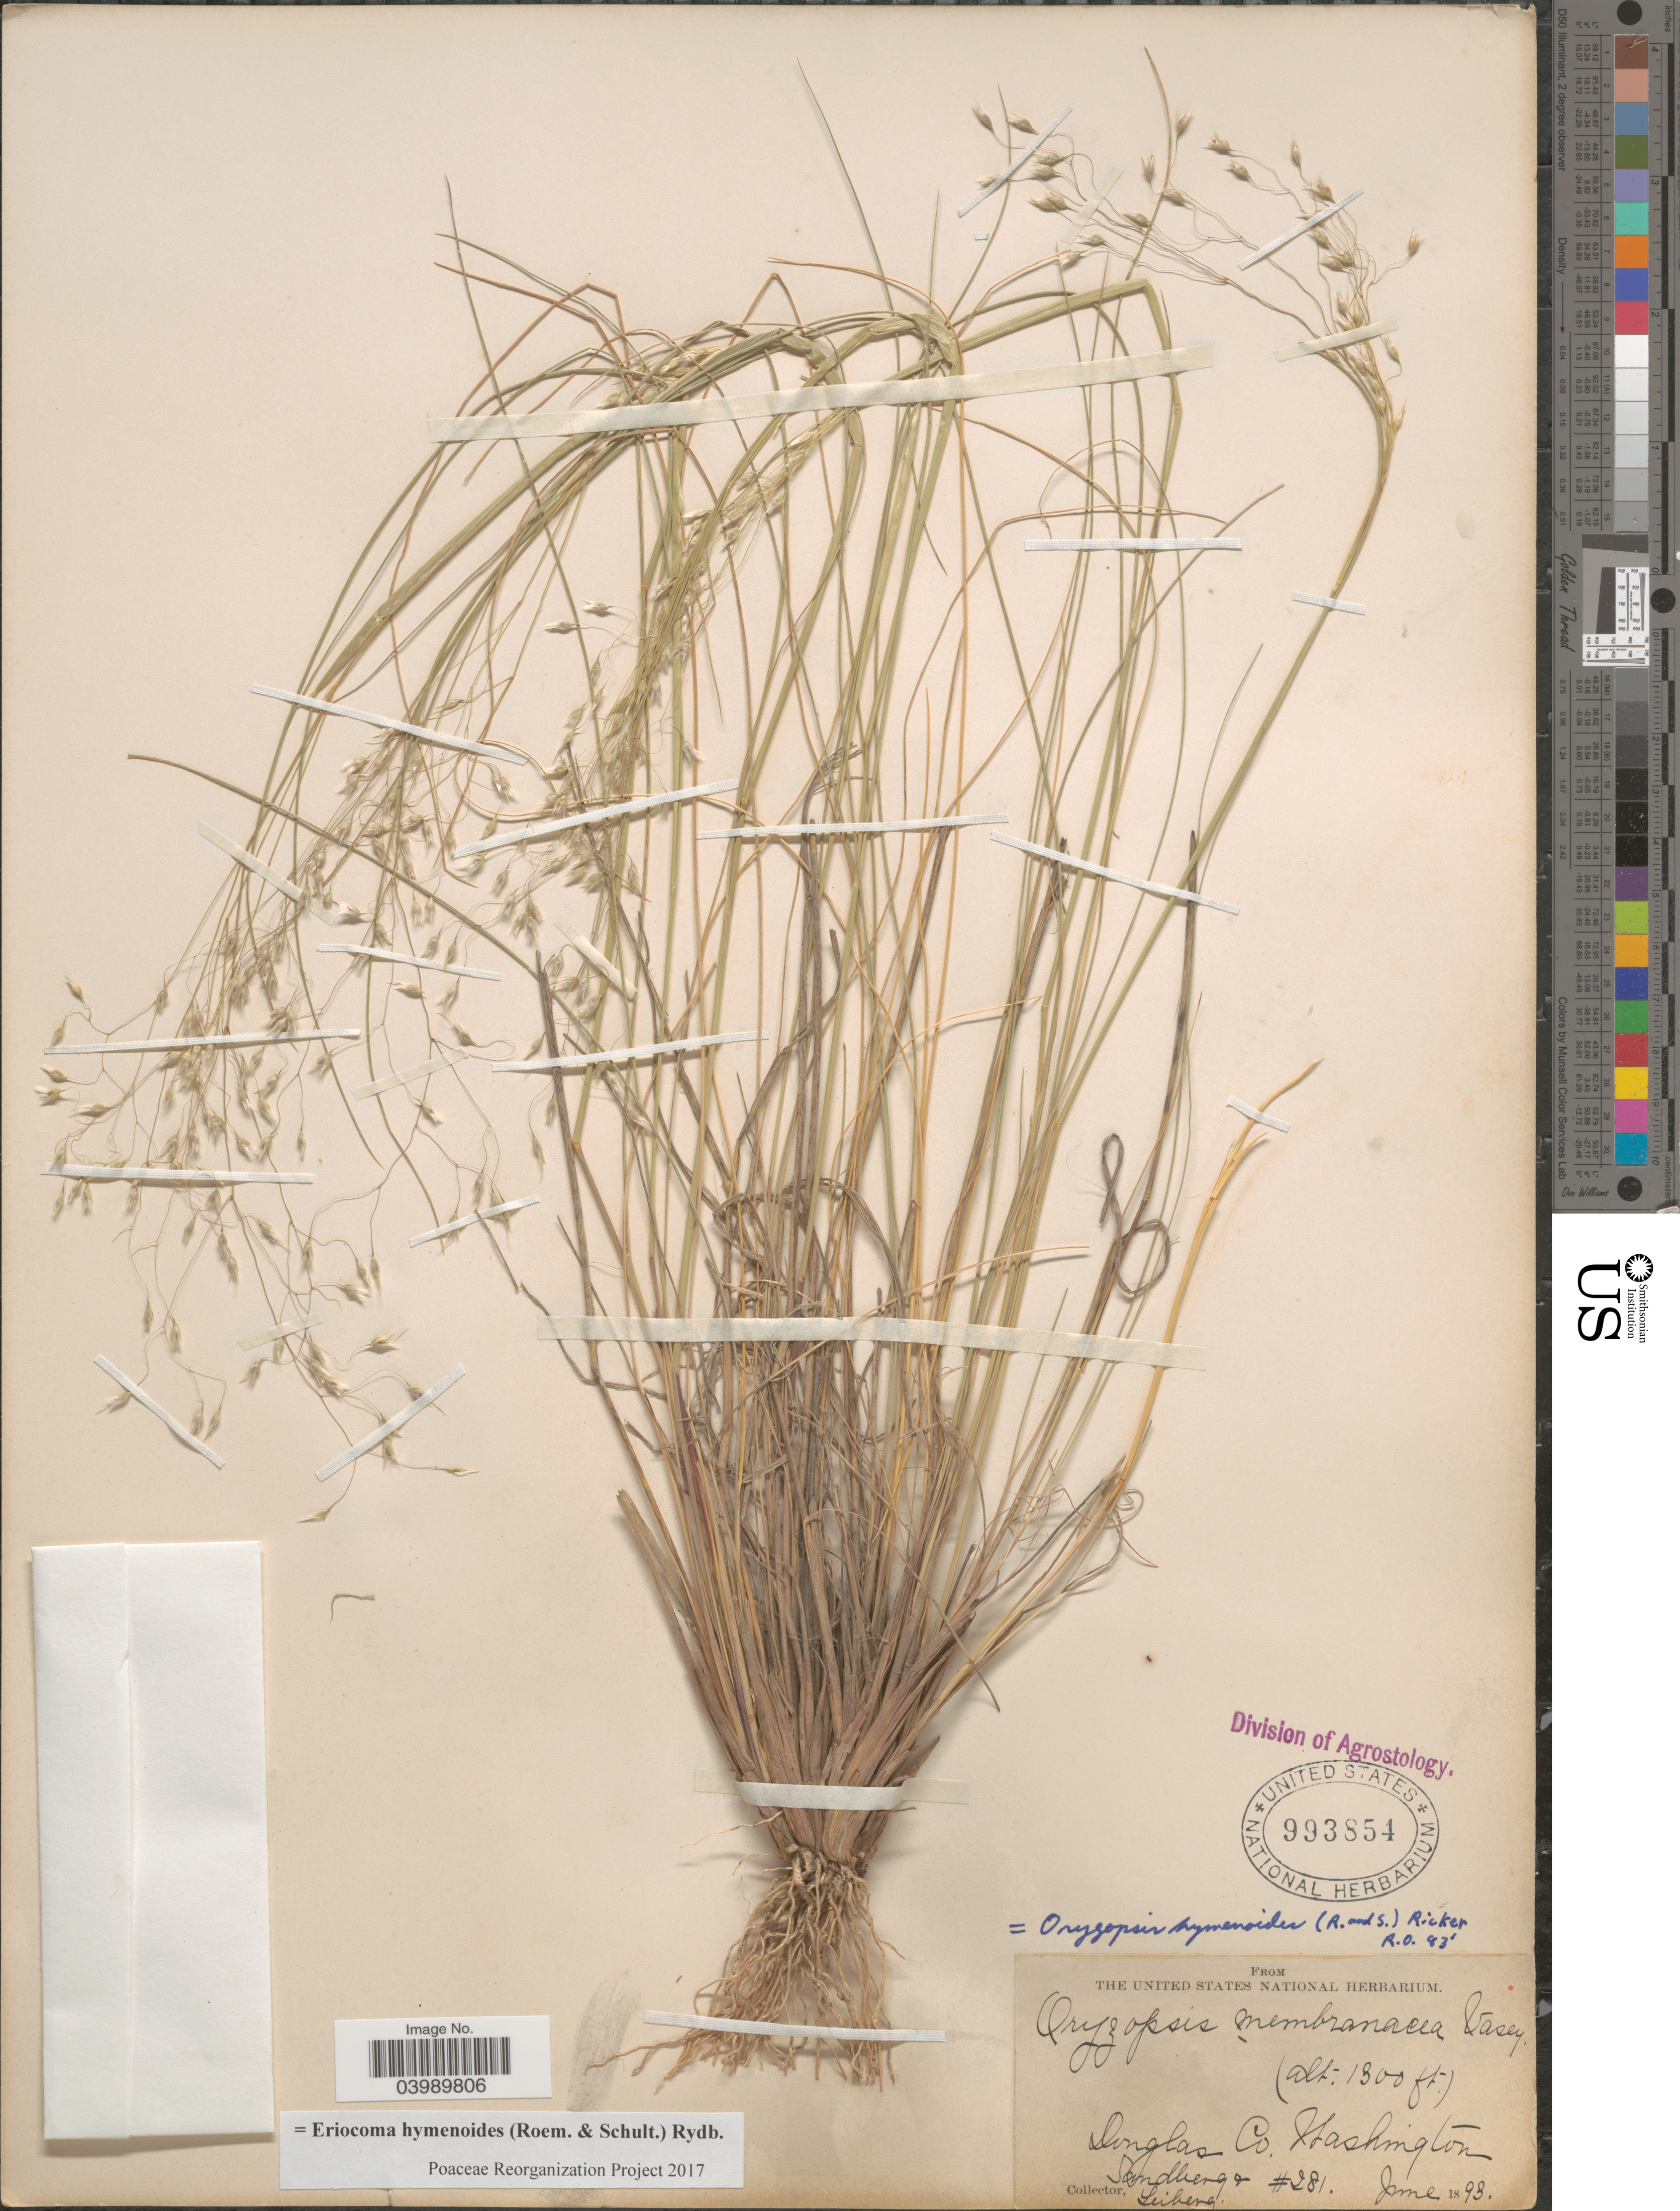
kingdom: Plantae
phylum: Tracheophyta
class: Liliopsida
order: Poales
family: Poaceae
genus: Eriocoma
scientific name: Eriocoma hymenoides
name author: (Roem. & Schult.) Rydb.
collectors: Sandberg & -. Leiberg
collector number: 281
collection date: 1893-06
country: United States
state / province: Washington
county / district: Douglas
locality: Douglas Co.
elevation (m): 396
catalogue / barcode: US 993854